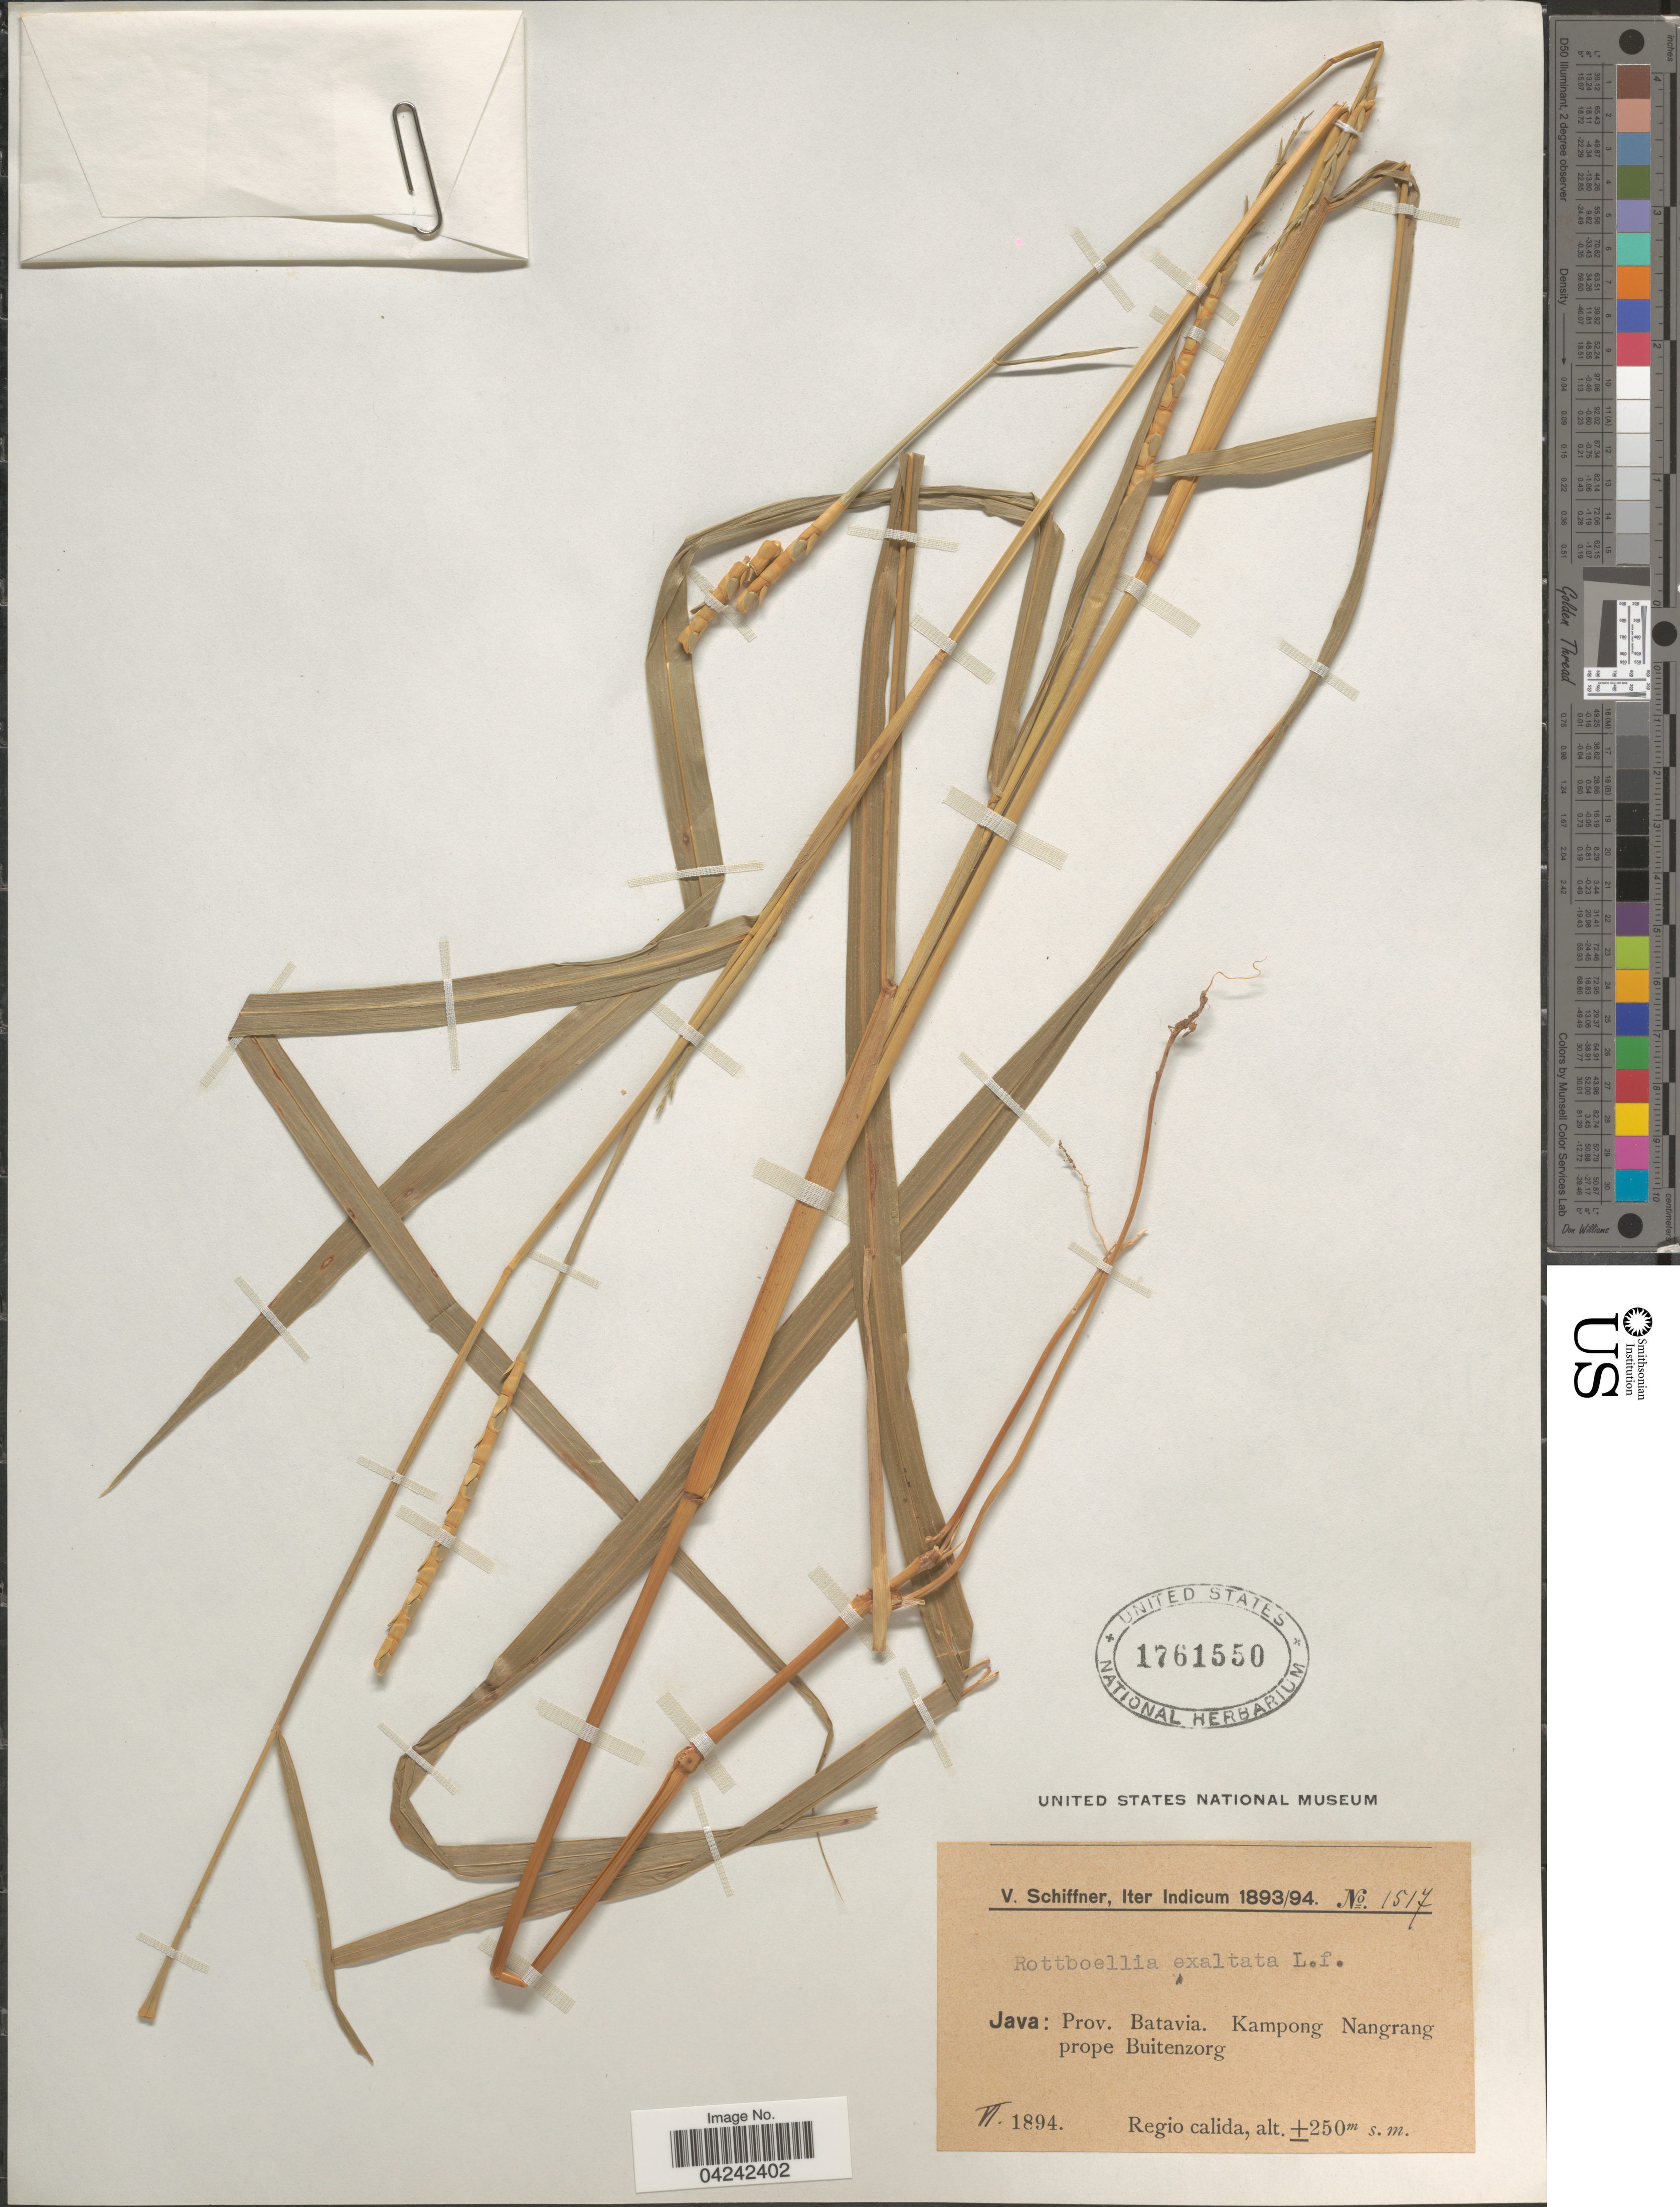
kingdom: Plantae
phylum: Tracheophyta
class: Liliopsida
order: Poales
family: Poaceae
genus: Rottboellia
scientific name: Rottboellia cochinchinensis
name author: (Lour.) Clayton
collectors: V. Schiffner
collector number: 1517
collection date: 1894-06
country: Indonesia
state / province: Java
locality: Iter Indicum 1893/94. Prov. Batavia. Kampong Nangrang prope Buitenzorg. Regio calida.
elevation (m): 250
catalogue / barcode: US 1761550